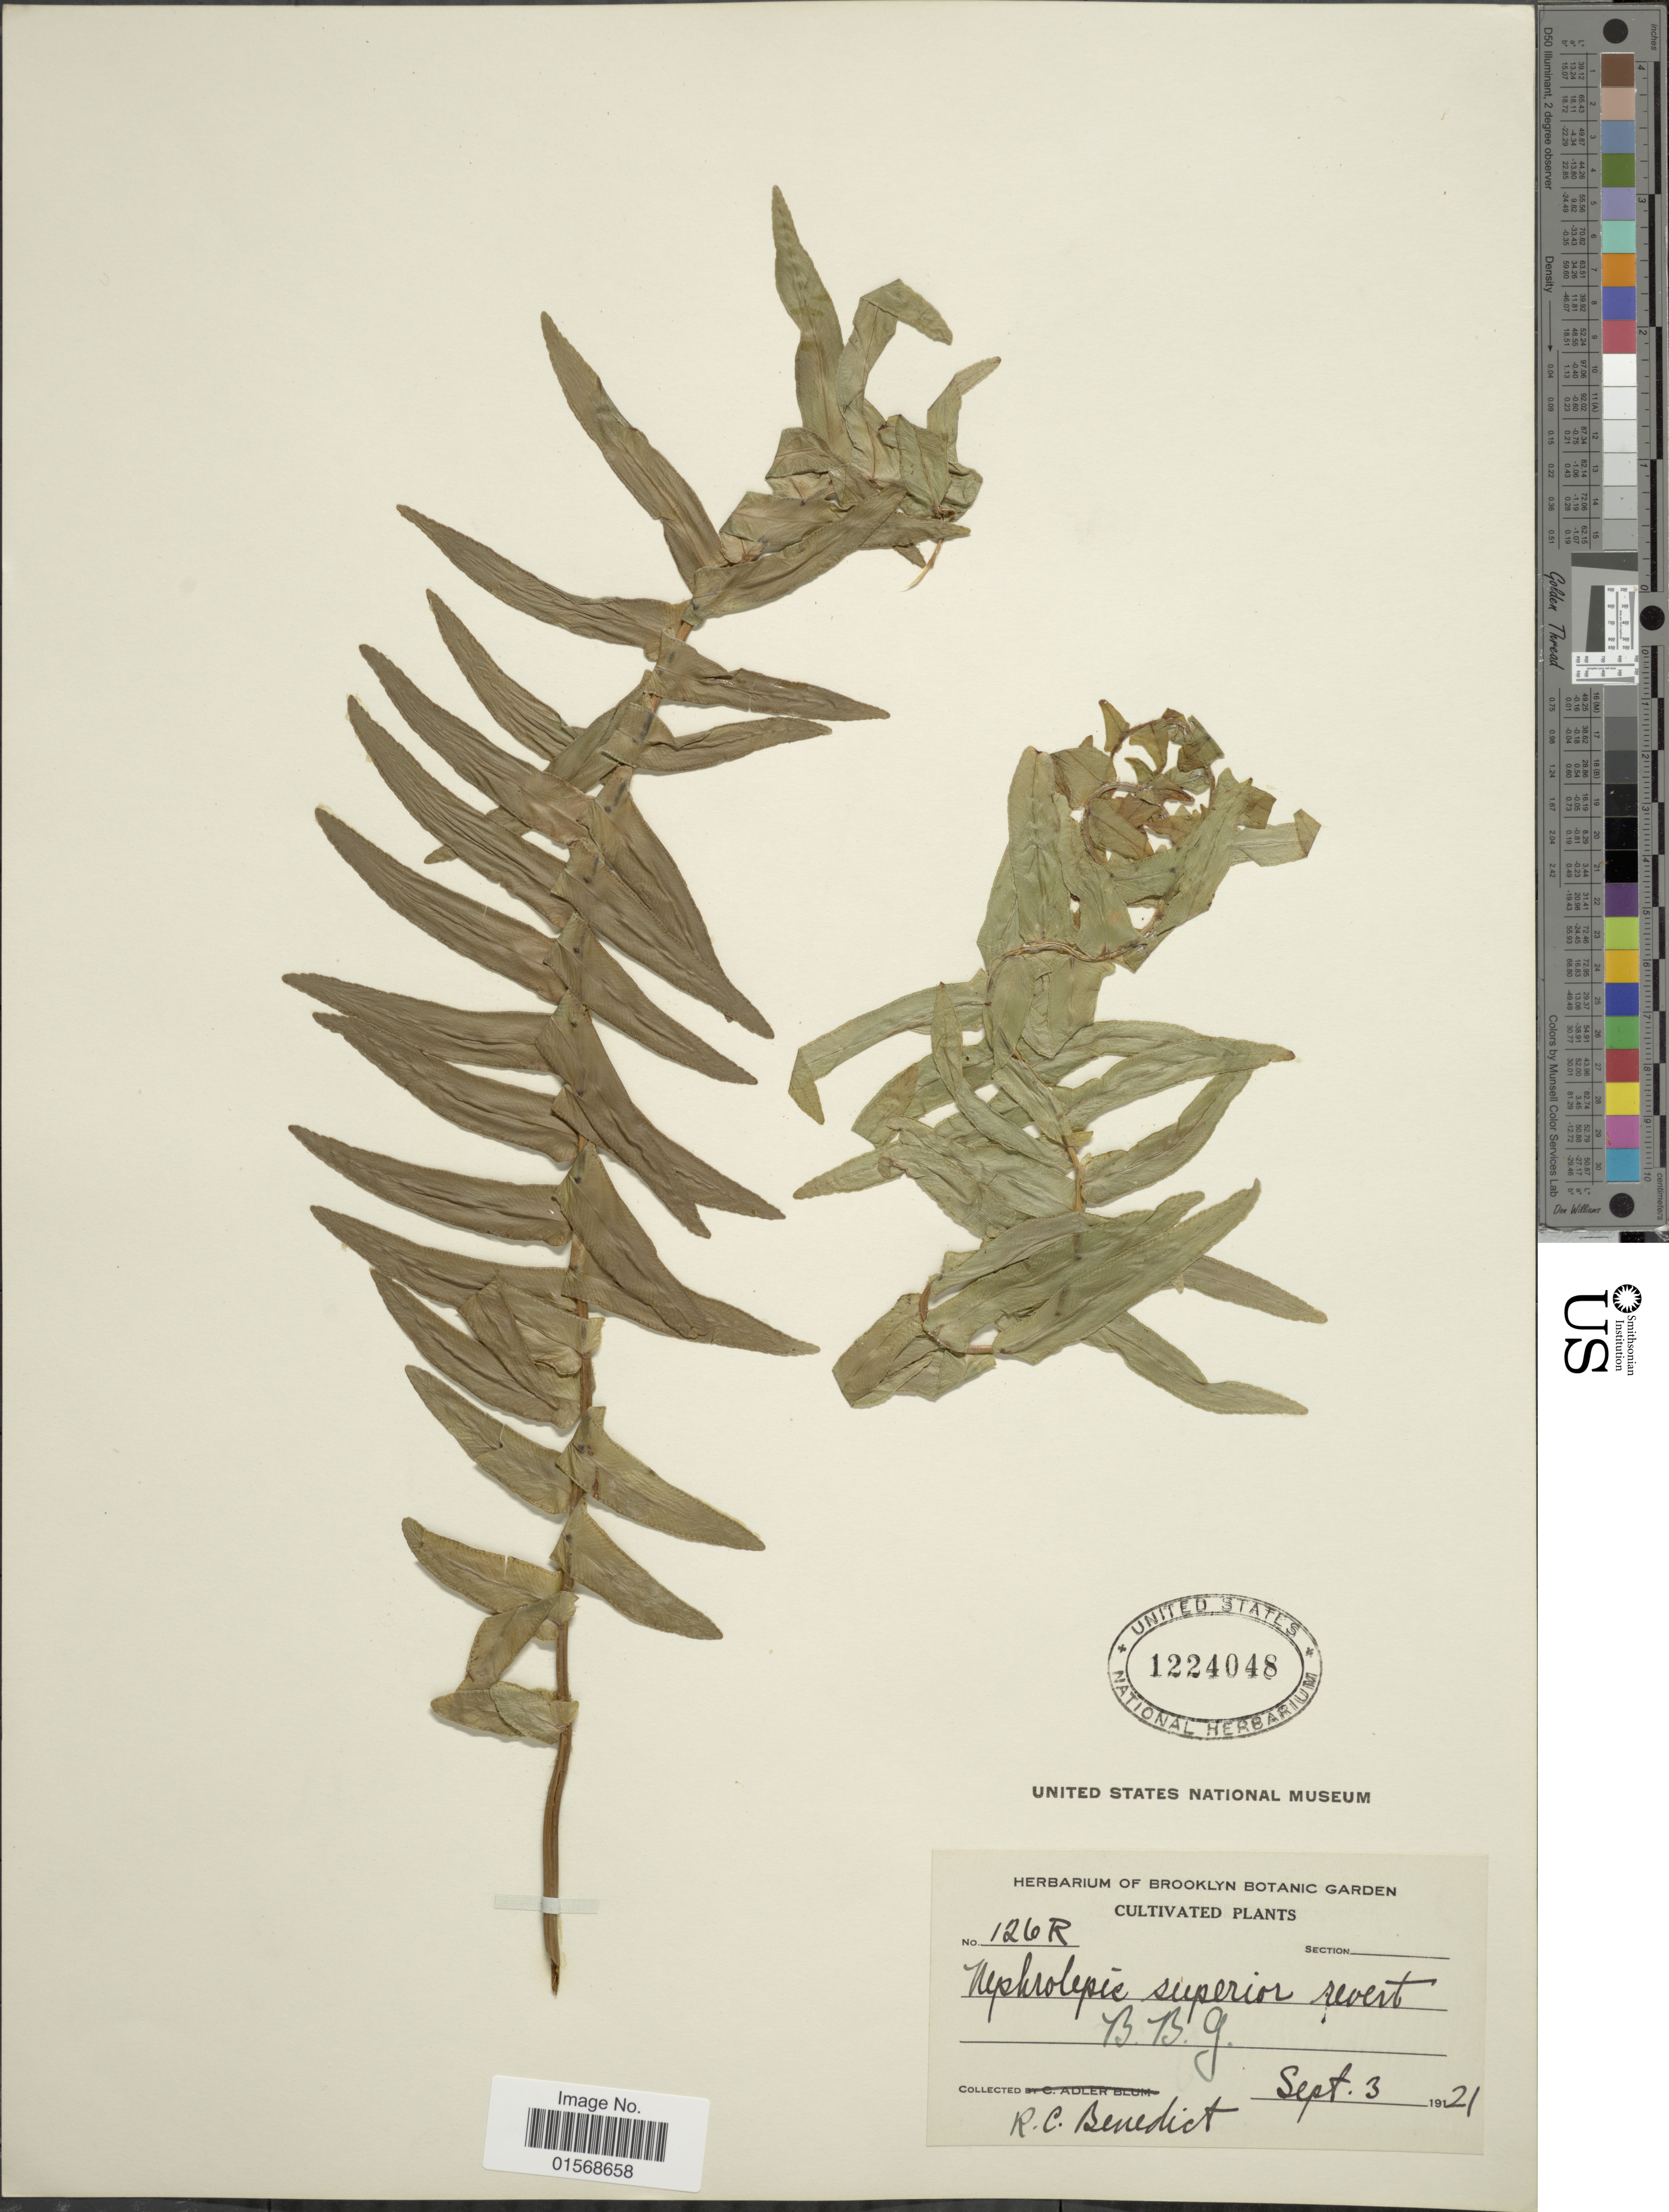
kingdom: Plantae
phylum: Tracheophyta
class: Polypodiopsida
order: Polypodiales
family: Nephrolepidaceae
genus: Nephrolepis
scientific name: Nephrolepis 'Superior'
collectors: R. C. Benedict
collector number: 126R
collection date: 1921-09-03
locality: B. B. G.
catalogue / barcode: US 1224048